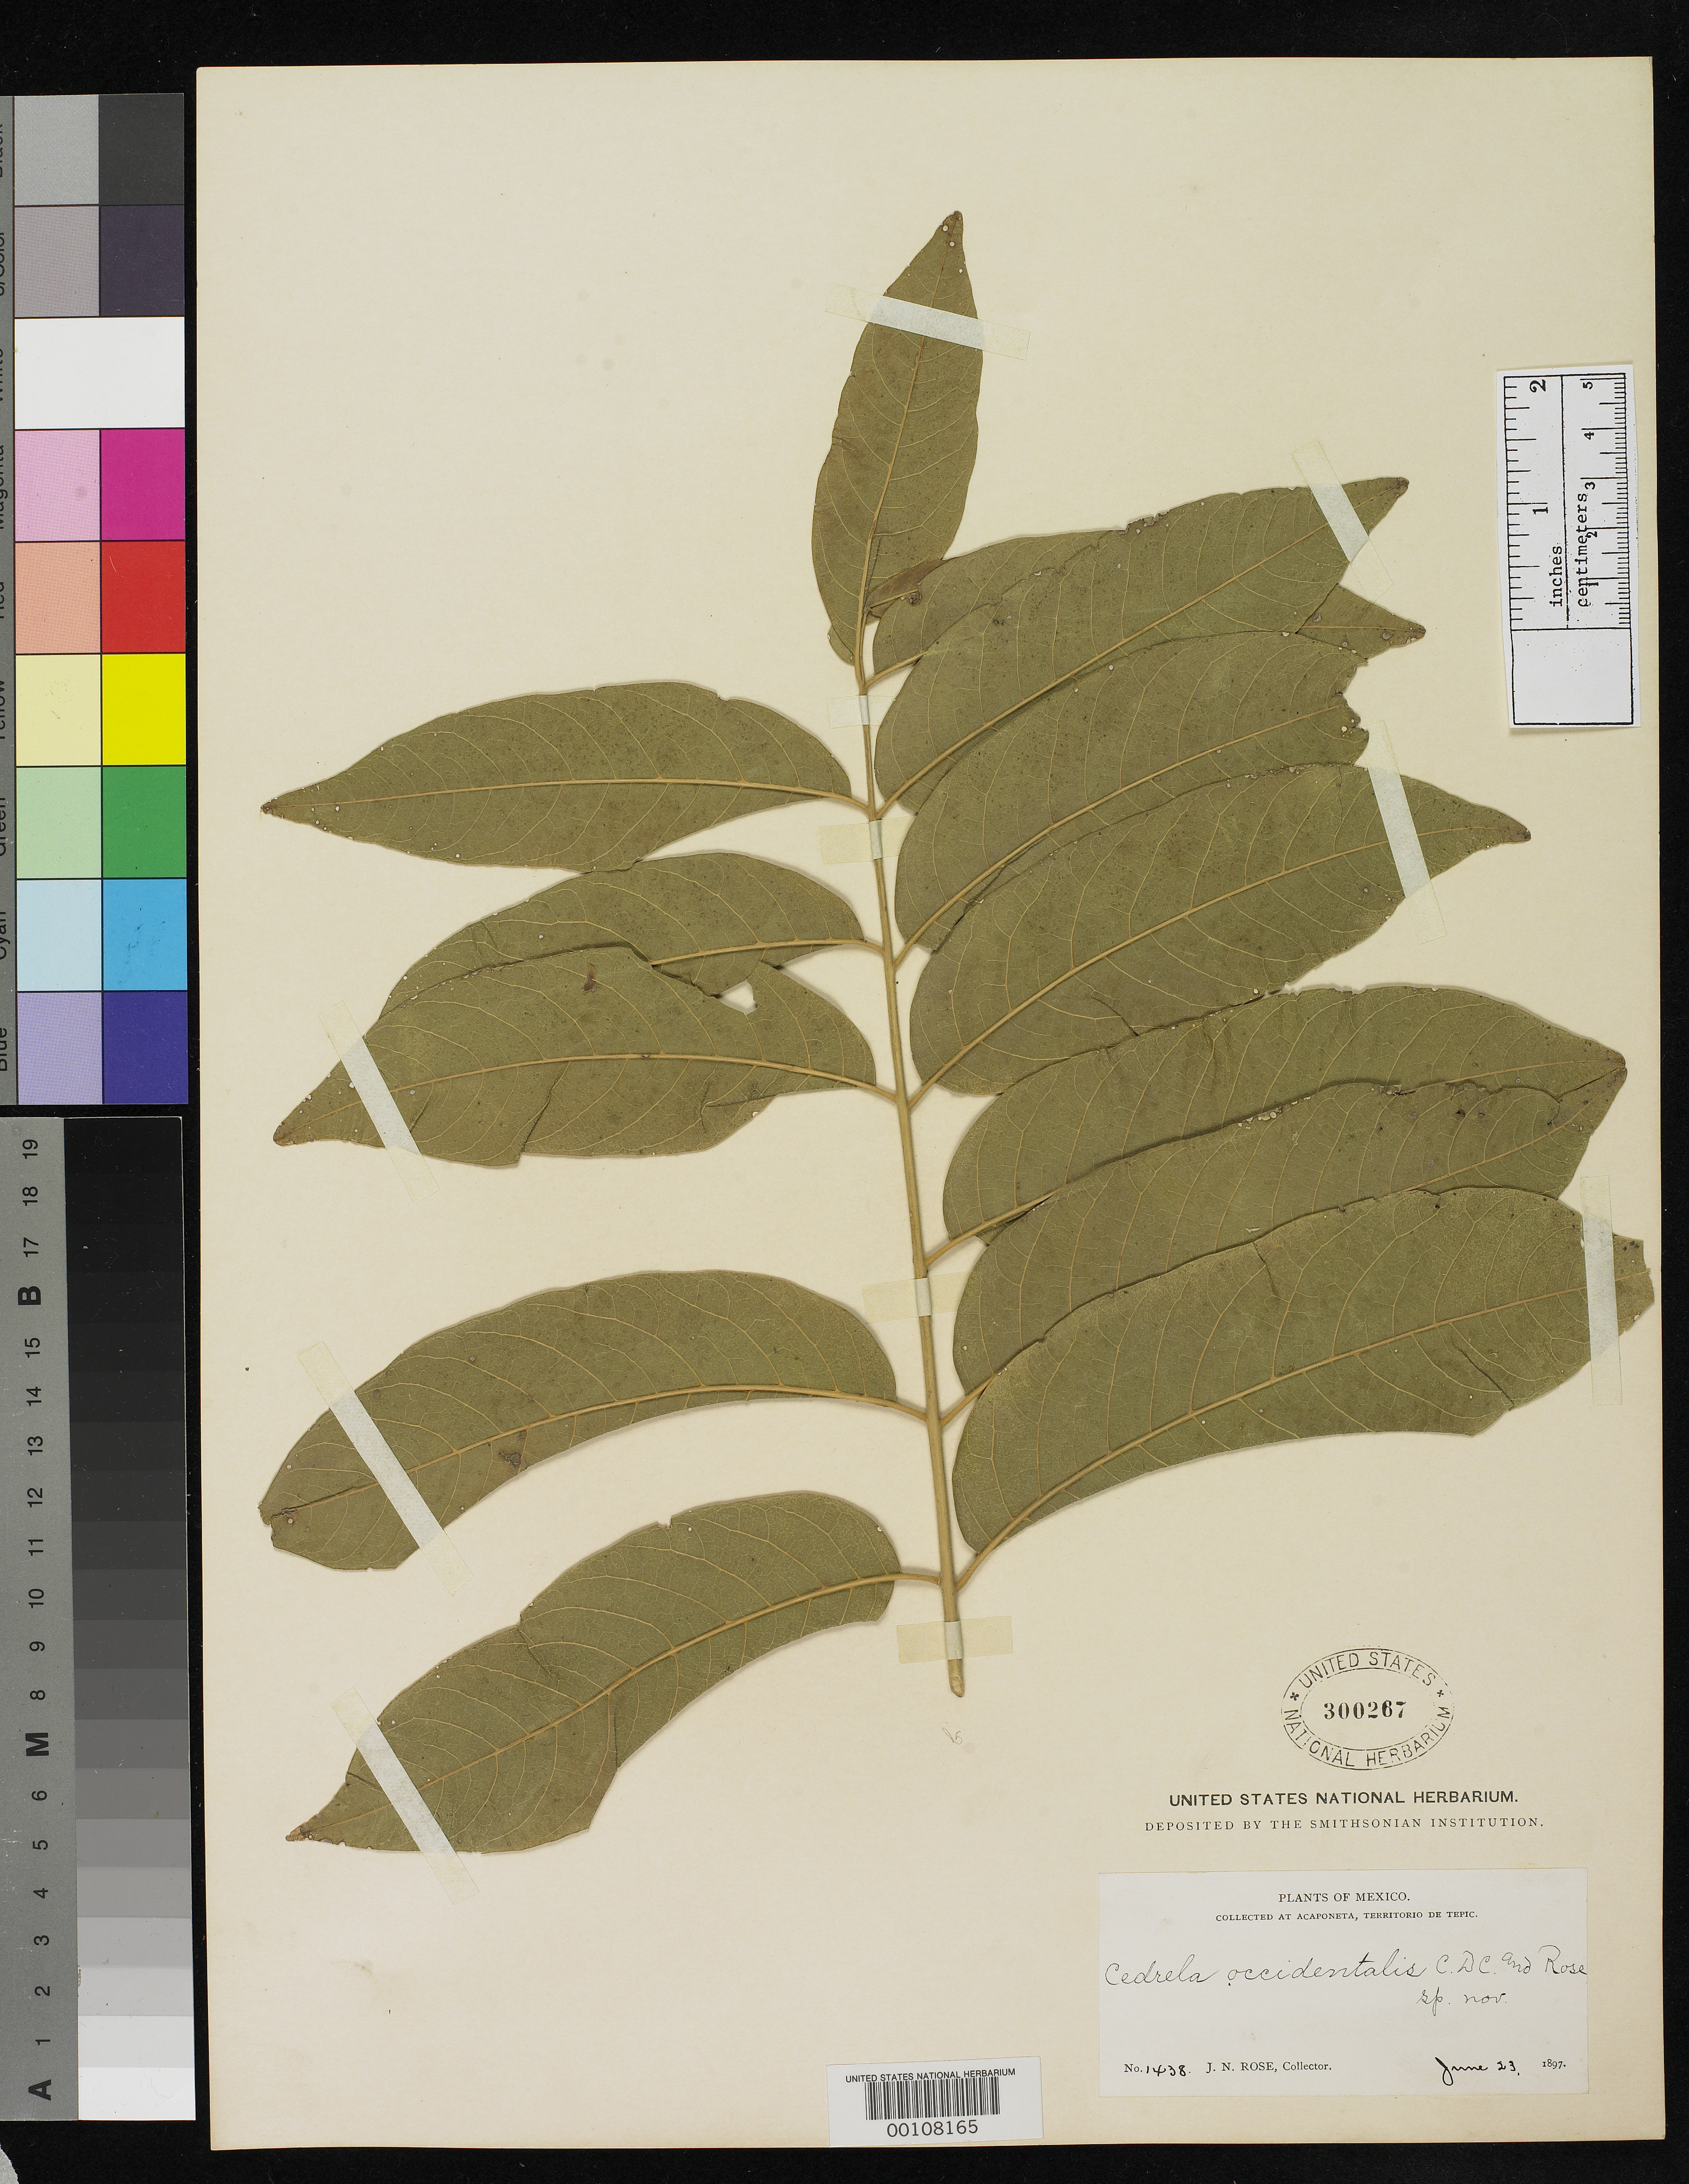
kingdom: Plantae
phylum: Tracheophyta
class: Magnoliopsida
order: Sapindales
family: Meliaceae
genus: Cedrela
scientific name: Cedrela occidentalis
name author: C. DC. & Rose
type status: Isolectotype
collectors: J. N. Rose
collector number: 1438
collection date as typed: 23 Jun 1897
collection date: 1897-06-23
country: Mexico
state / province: Nayarit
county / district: Tepic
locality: Tepic. Acaponeta, Territorio de Tepic.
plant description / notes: "Rose 1438" at US designated by Smith as lectotype without specifying which of several sheets, but note that only one sheet was annotated by Smith as "Lectotype Collection".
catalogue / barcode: US 300267